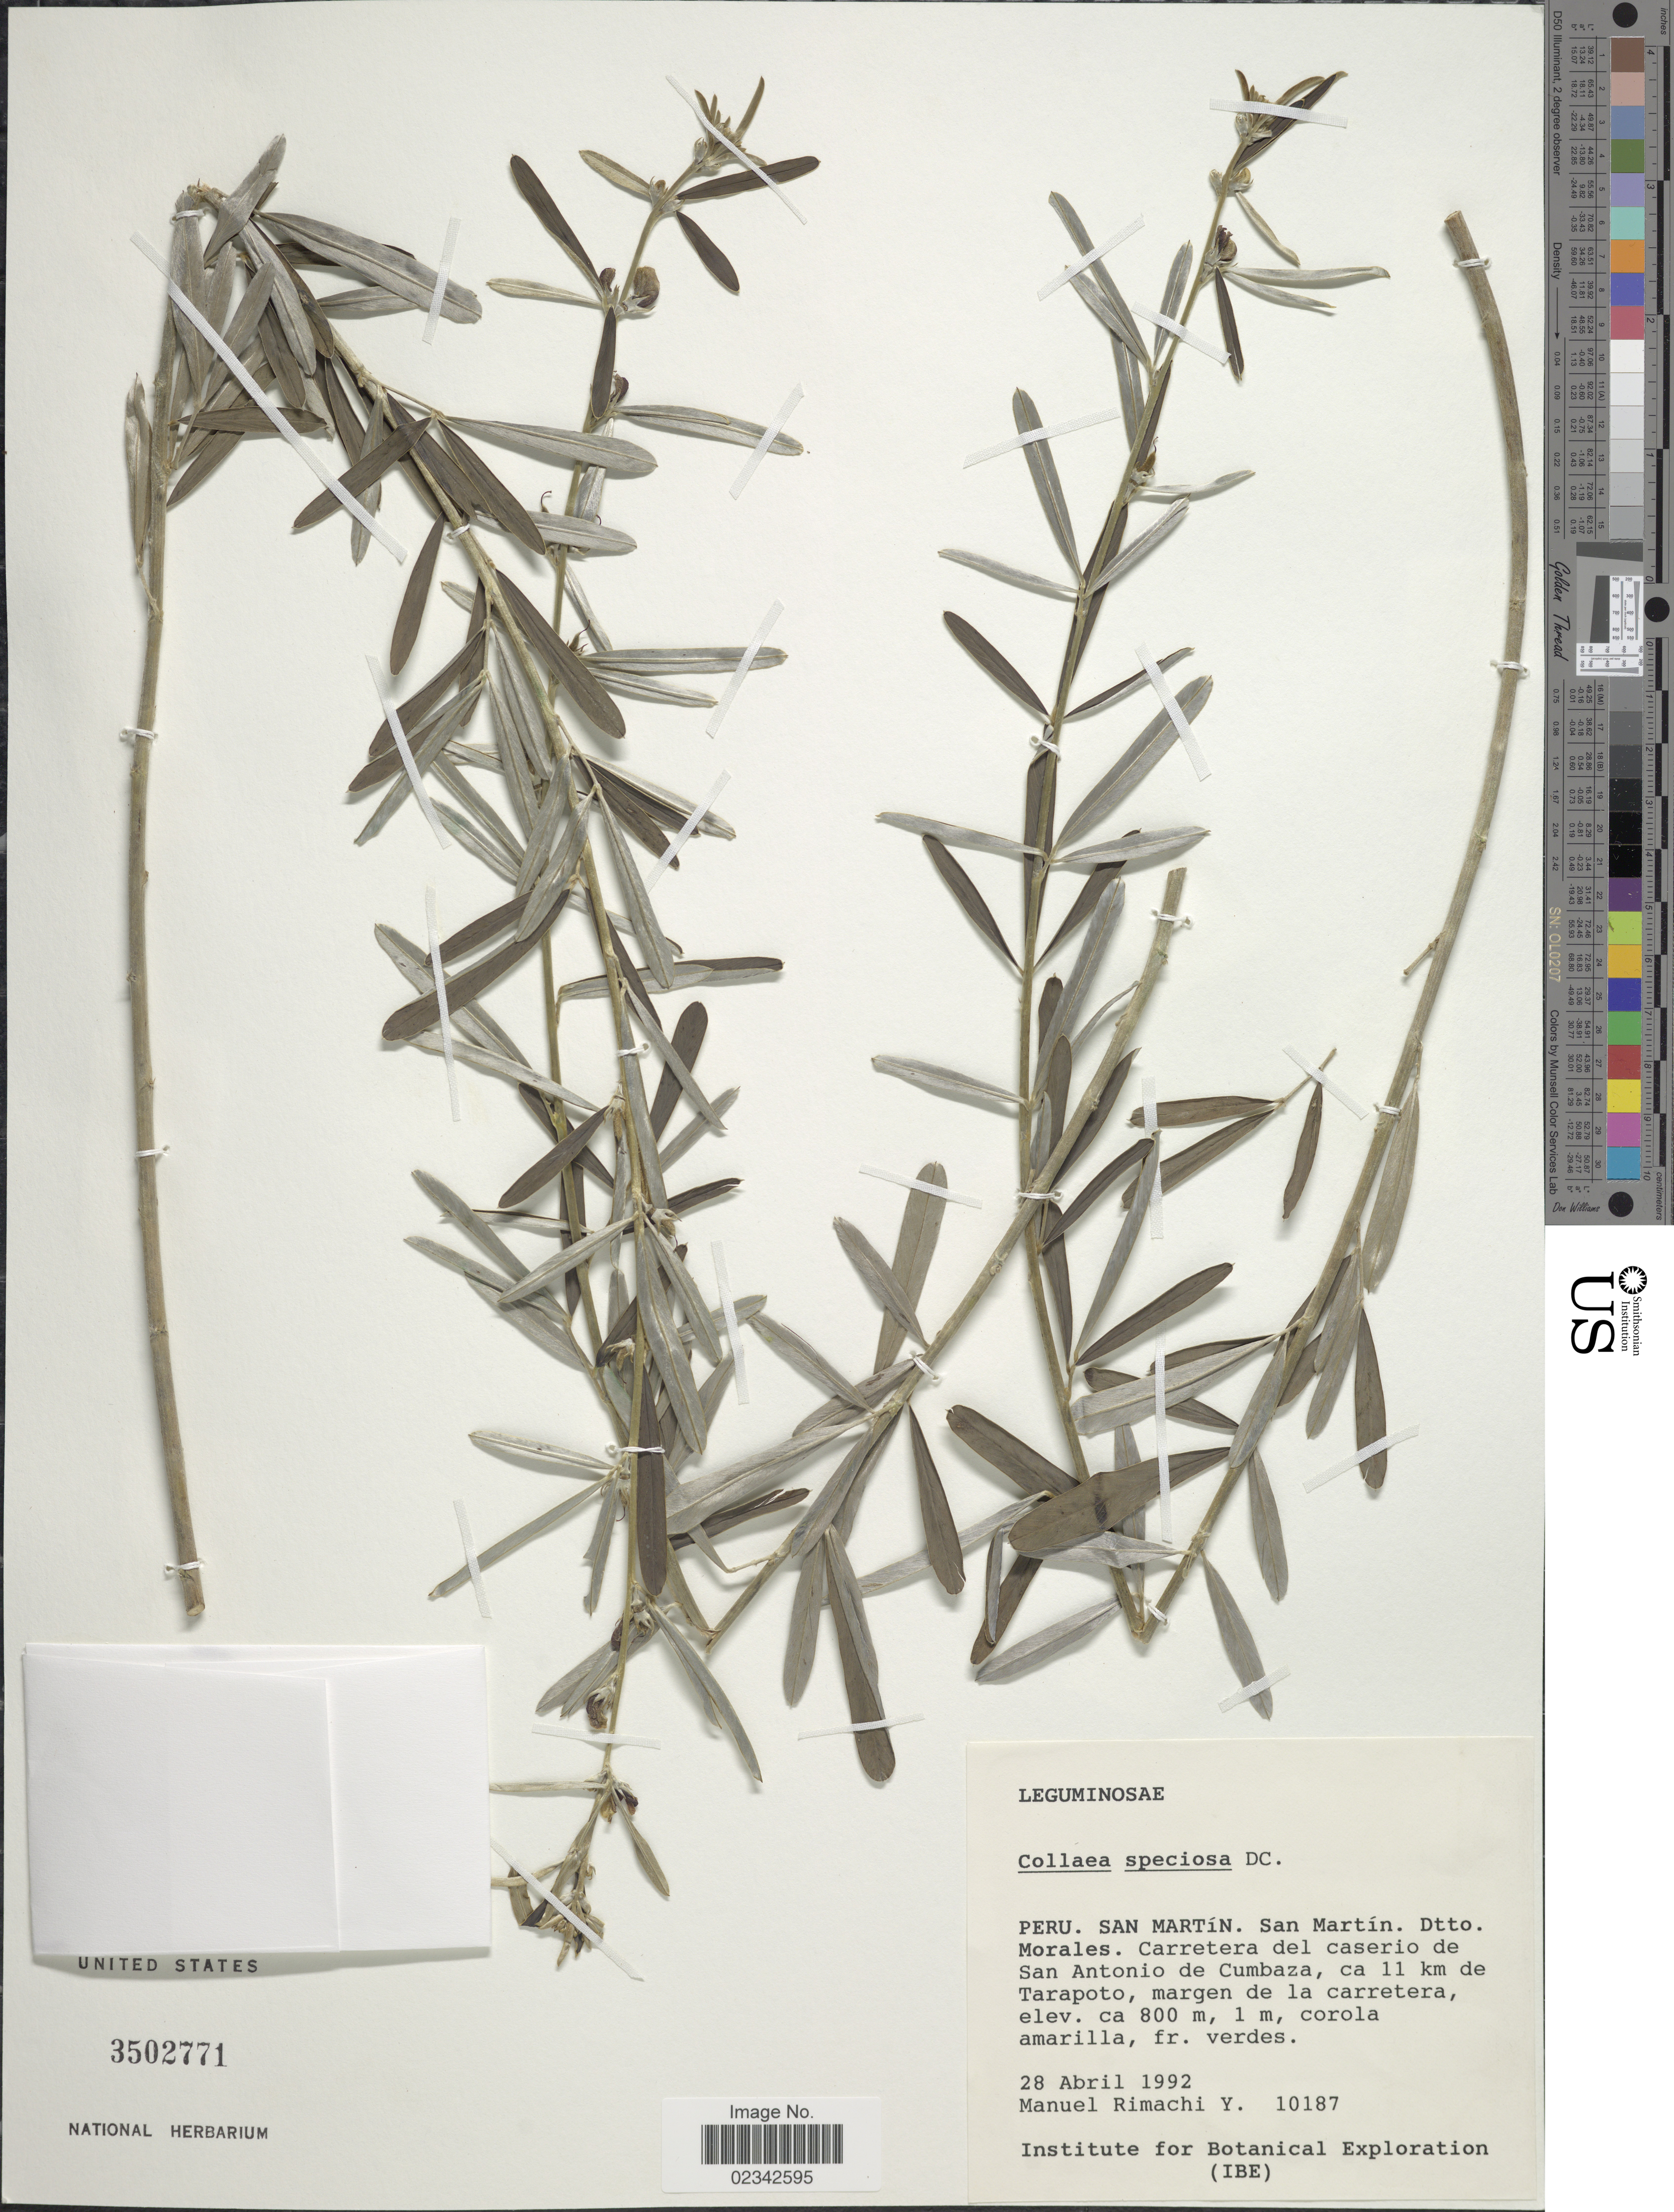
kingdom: Plantae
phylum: Tracheophyta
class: Magnoliopsida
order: Fabales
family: Fabaceae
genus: Collaea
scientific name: Collaea speciosa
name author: (Loisel.) DC.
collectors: M. Rimachi Y.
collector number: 10187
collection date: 1992-04-28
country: Peru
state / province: San Martín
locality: San Martin, Dtto. Morales, Carretera del caserio de San Antonio de Cumbaza, ca 11 km de Tarapoto, margen de la carretera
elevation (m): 800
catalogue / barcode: US 3502771